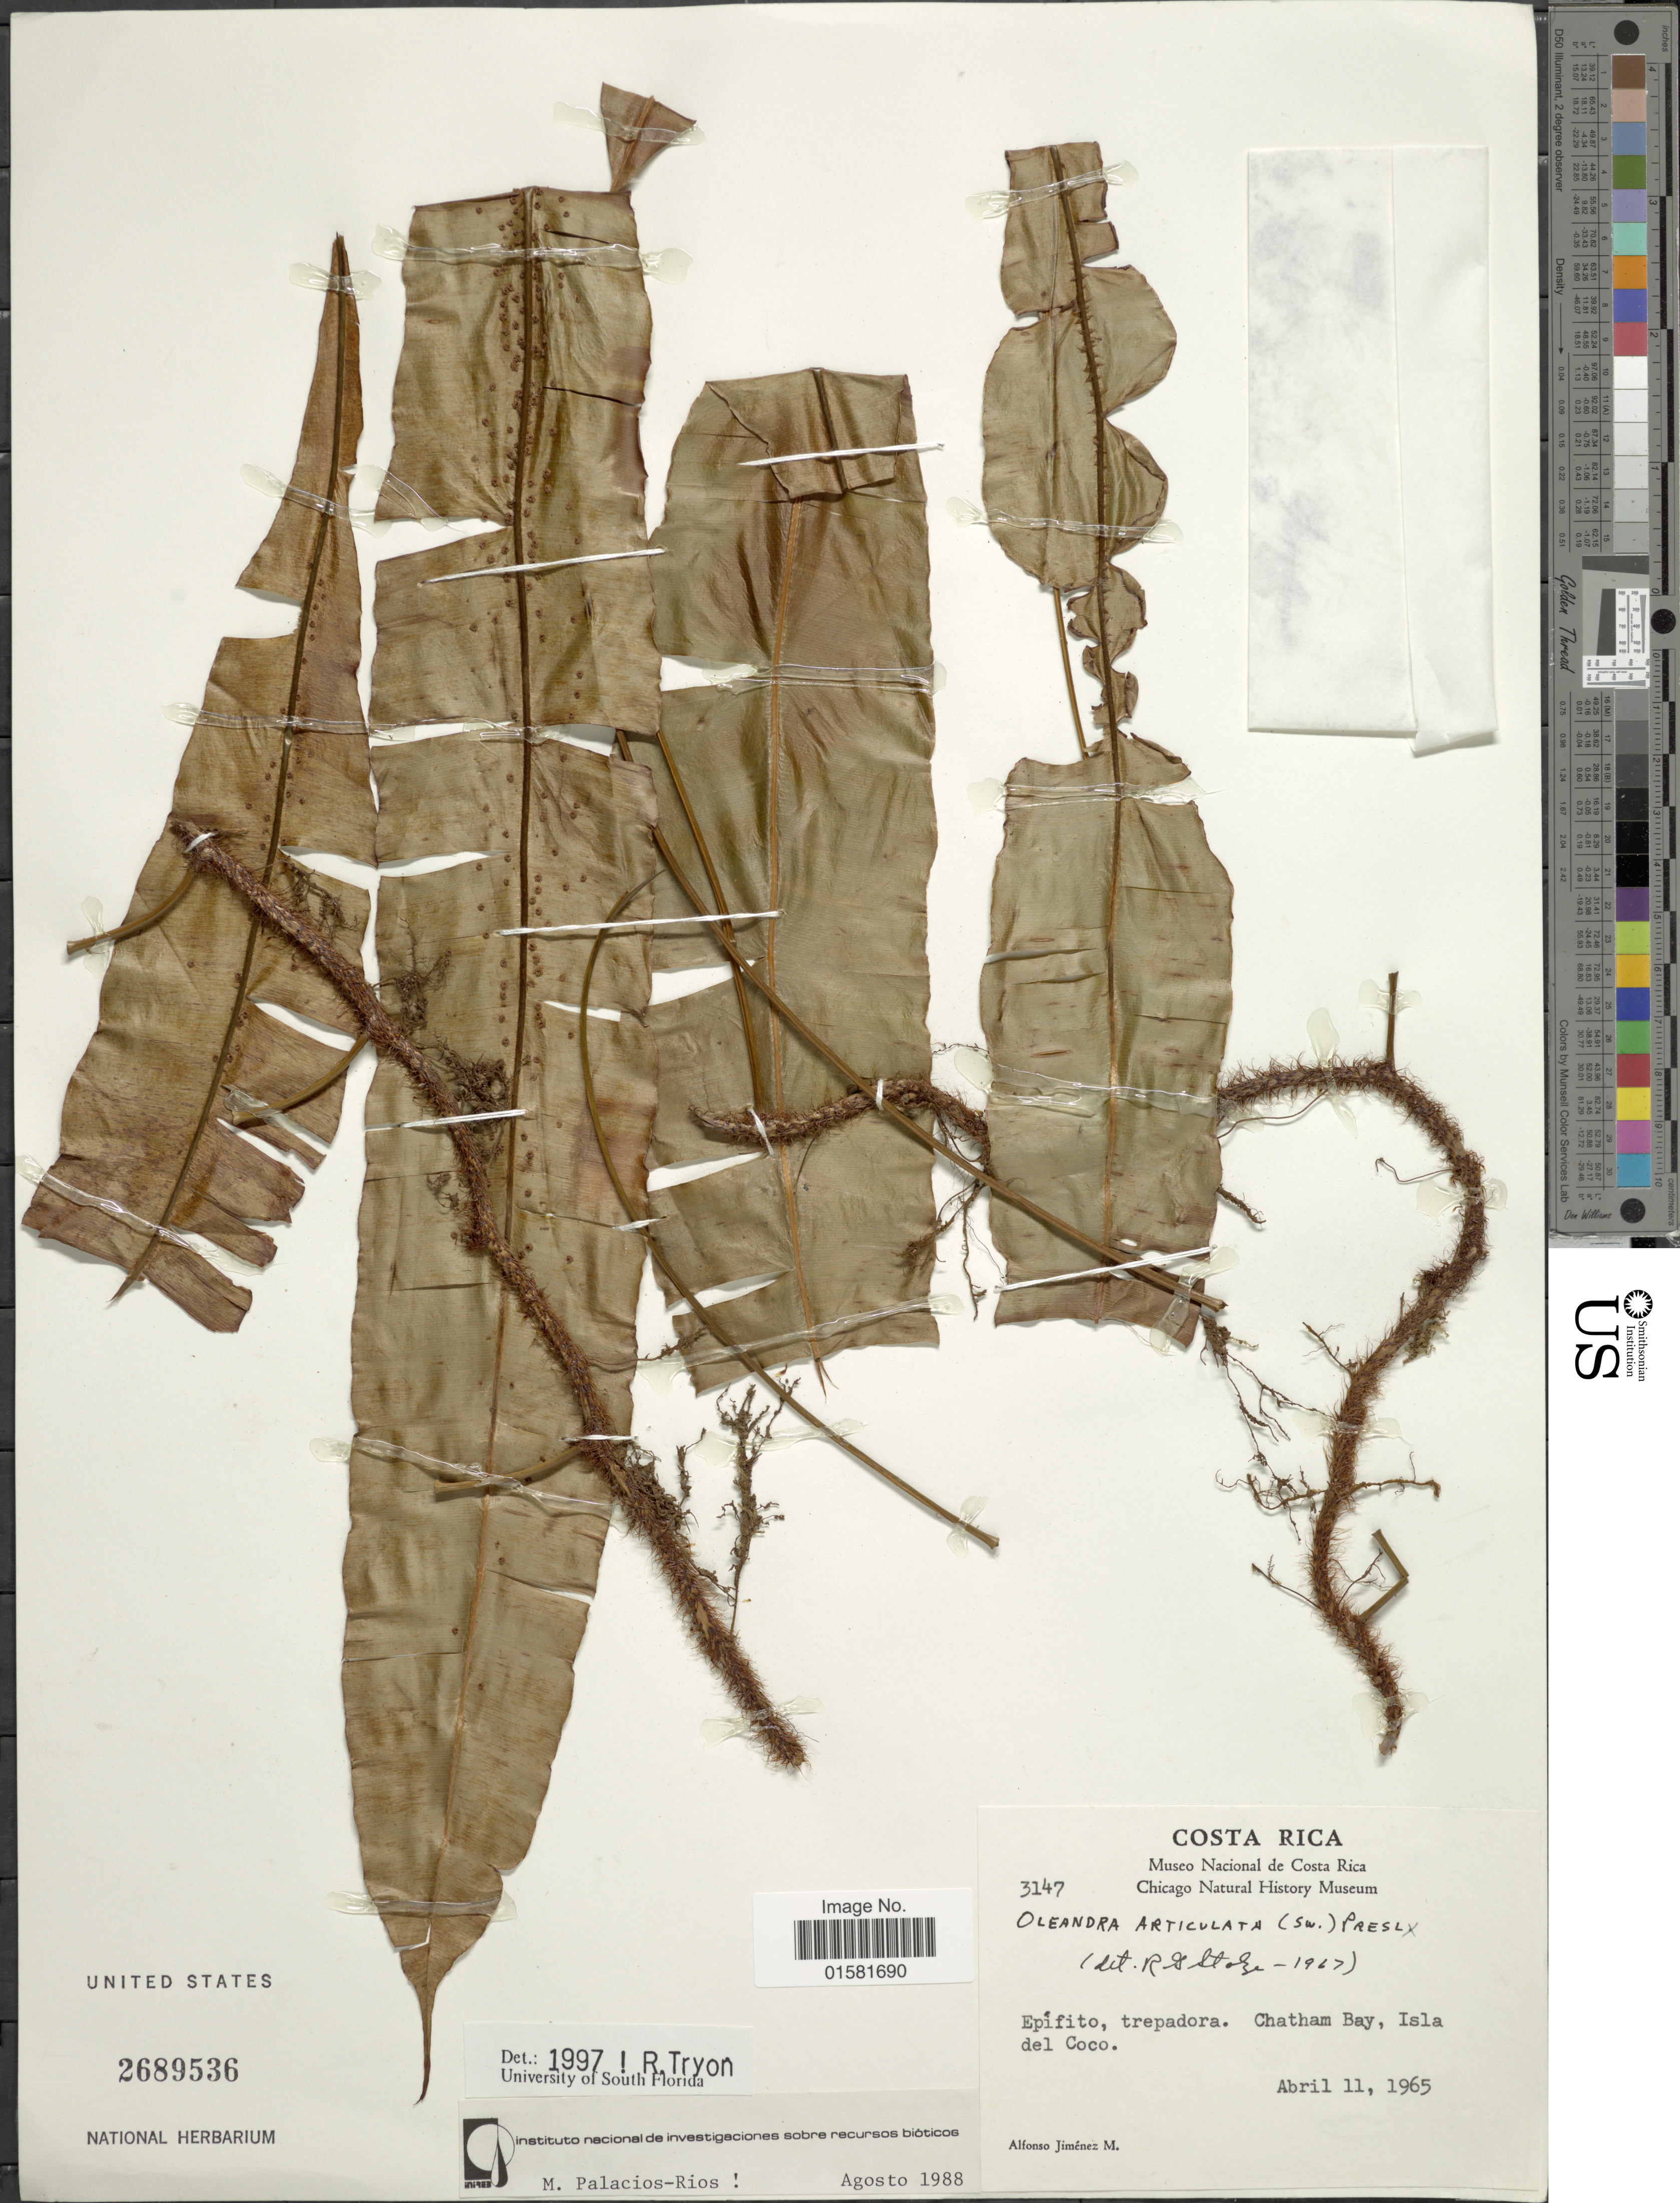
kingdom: Plantae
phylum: Tracheophyta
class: Polypodiopsida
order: Polypodiales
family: Oleandraceae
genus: Oleandra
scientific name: Oleandra articulata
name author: (Sw.) C. Presl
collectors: A. Jimenez M.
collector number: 3147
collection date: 1965-04-11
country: Costa Rica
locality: Costa Rica, Epifito, trepadora. Chatham Bay, Isla del Coco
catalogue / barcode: US 2689536